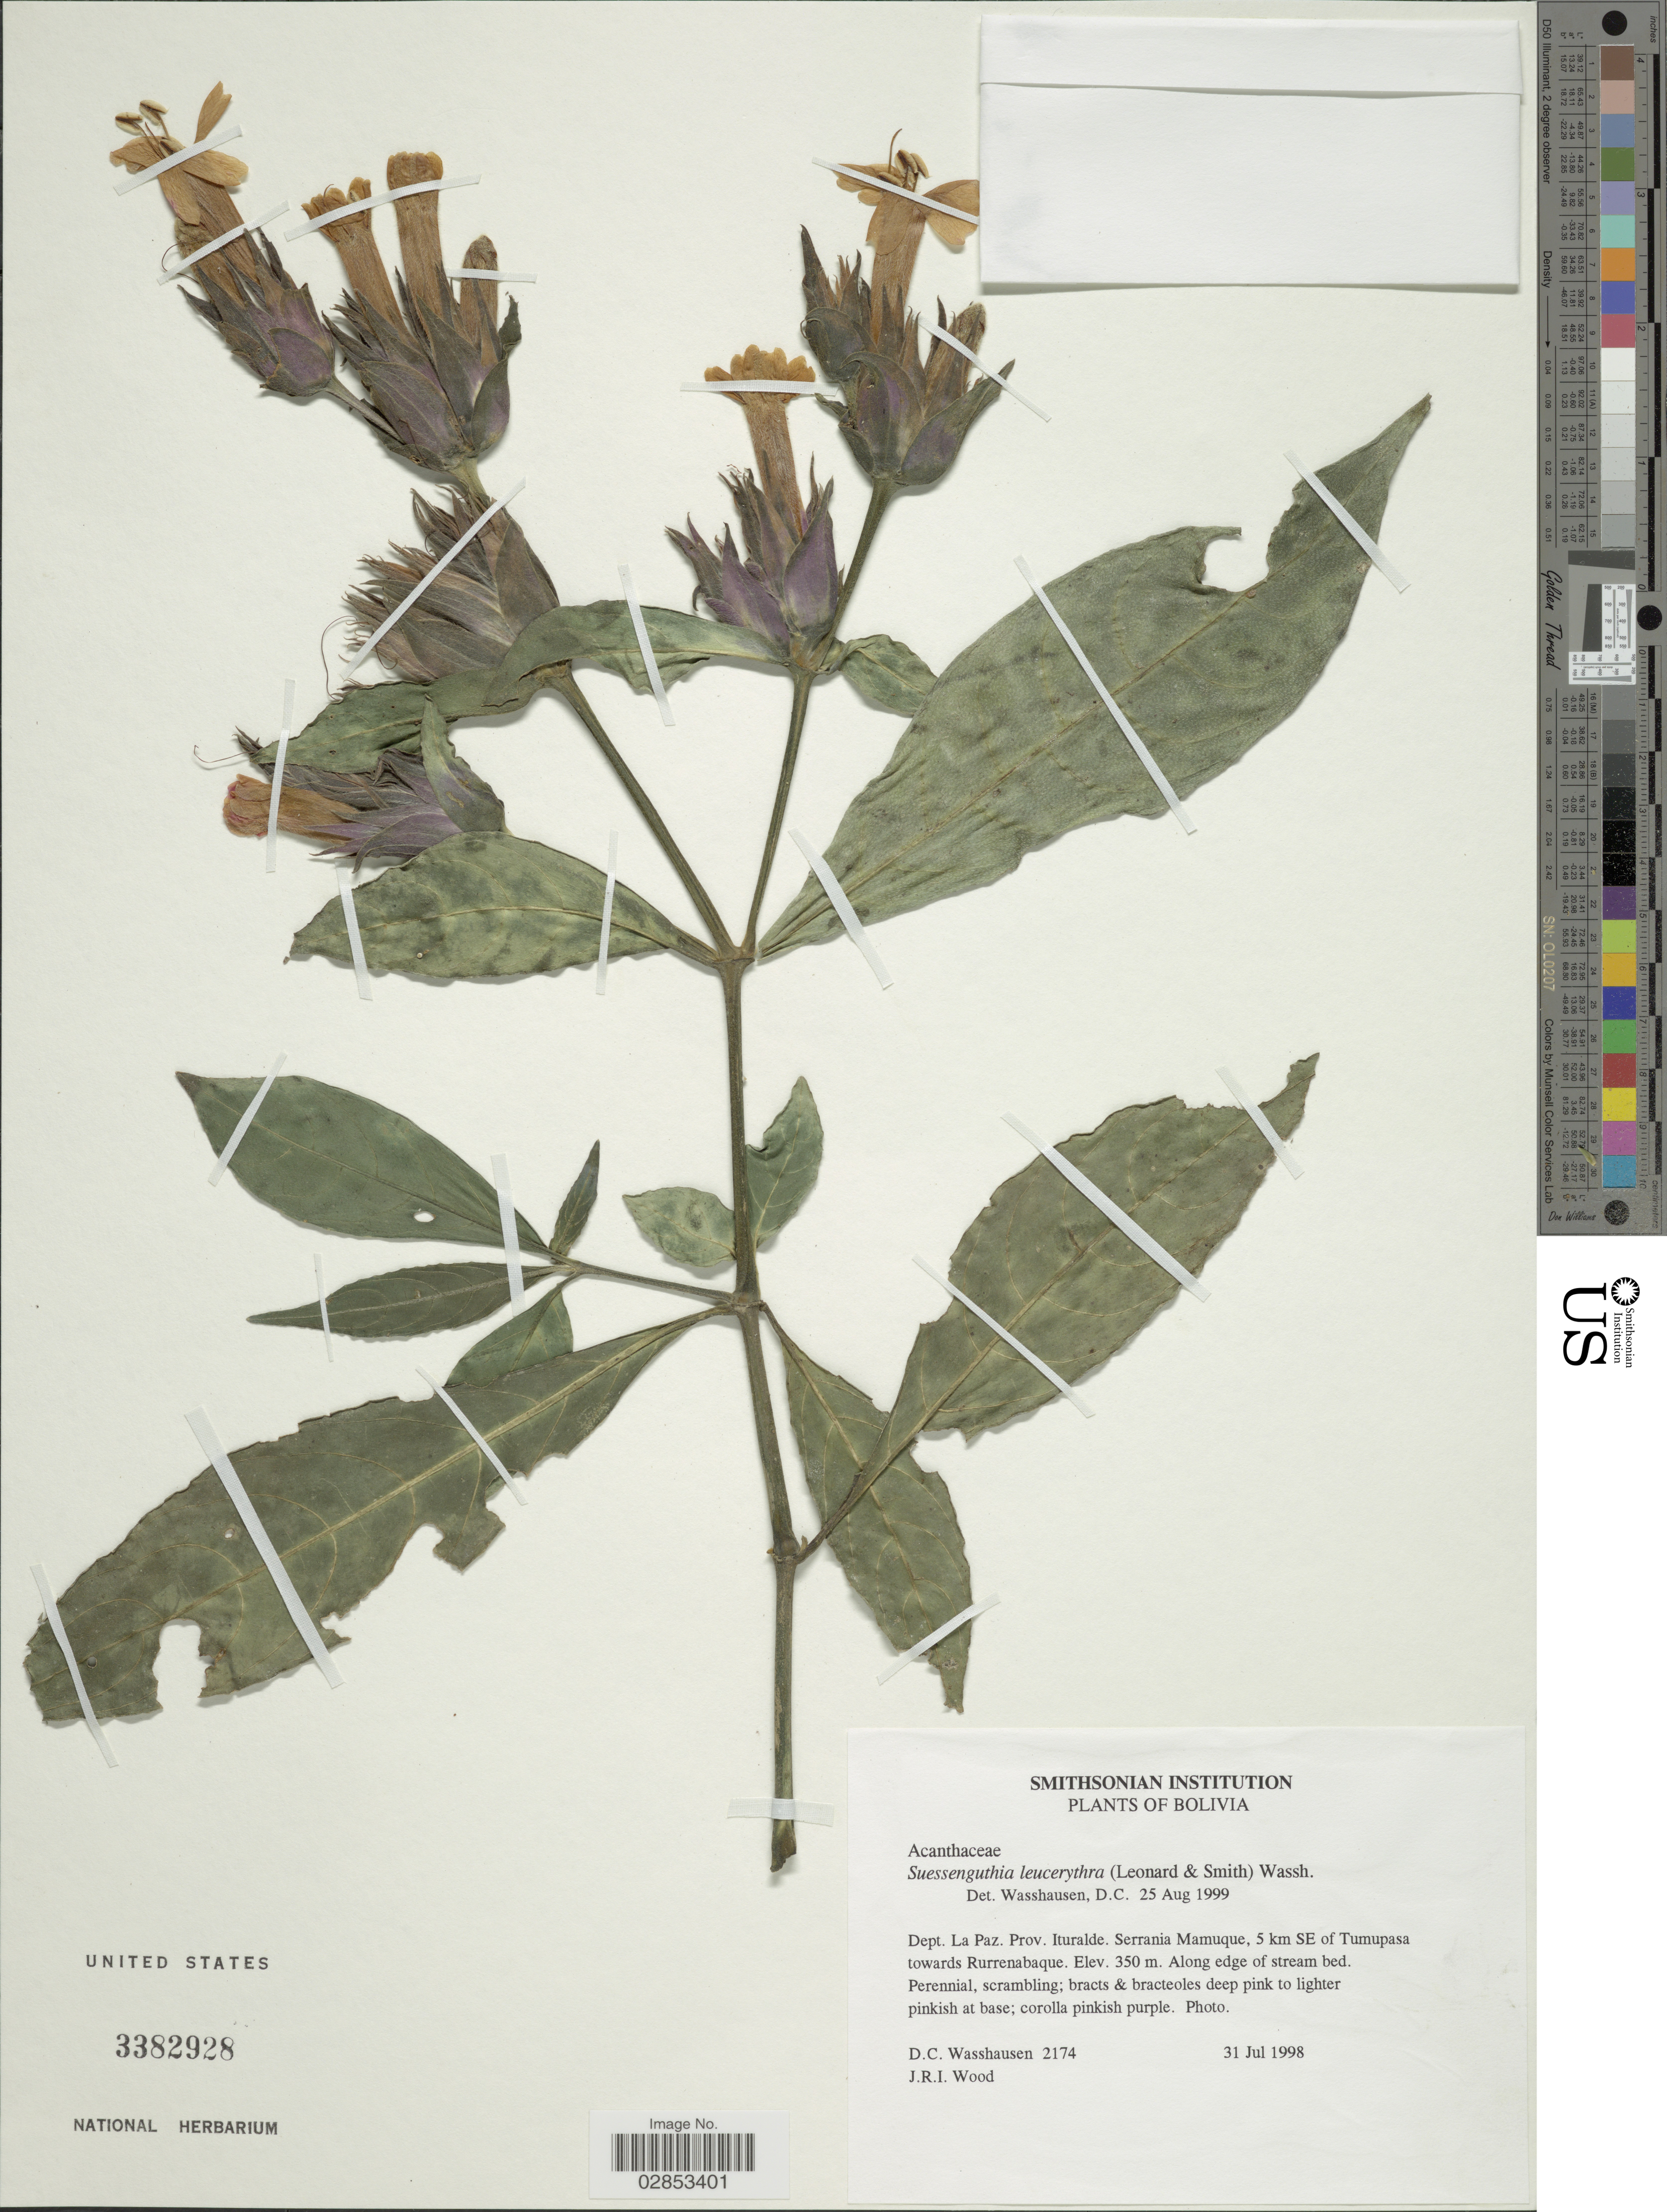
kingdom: Plantae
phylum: Tracheophyta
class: Magnoliopsida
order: Lamiales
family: Acanthaceae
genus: Suessenguthia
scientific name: Suessenguthia trochilophila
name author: Merxm.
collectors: D. C. Wasshausen & J. R. I. Wood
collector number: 2174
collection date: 1998-07-31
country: Bolivia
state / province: La Paz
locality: Dept. La Paz. Prov. Ituralde. Serrania Mamuque, 5 km SE of Tumupasa towards Rurrenabaque.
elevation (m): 350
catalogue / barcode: US 3382928